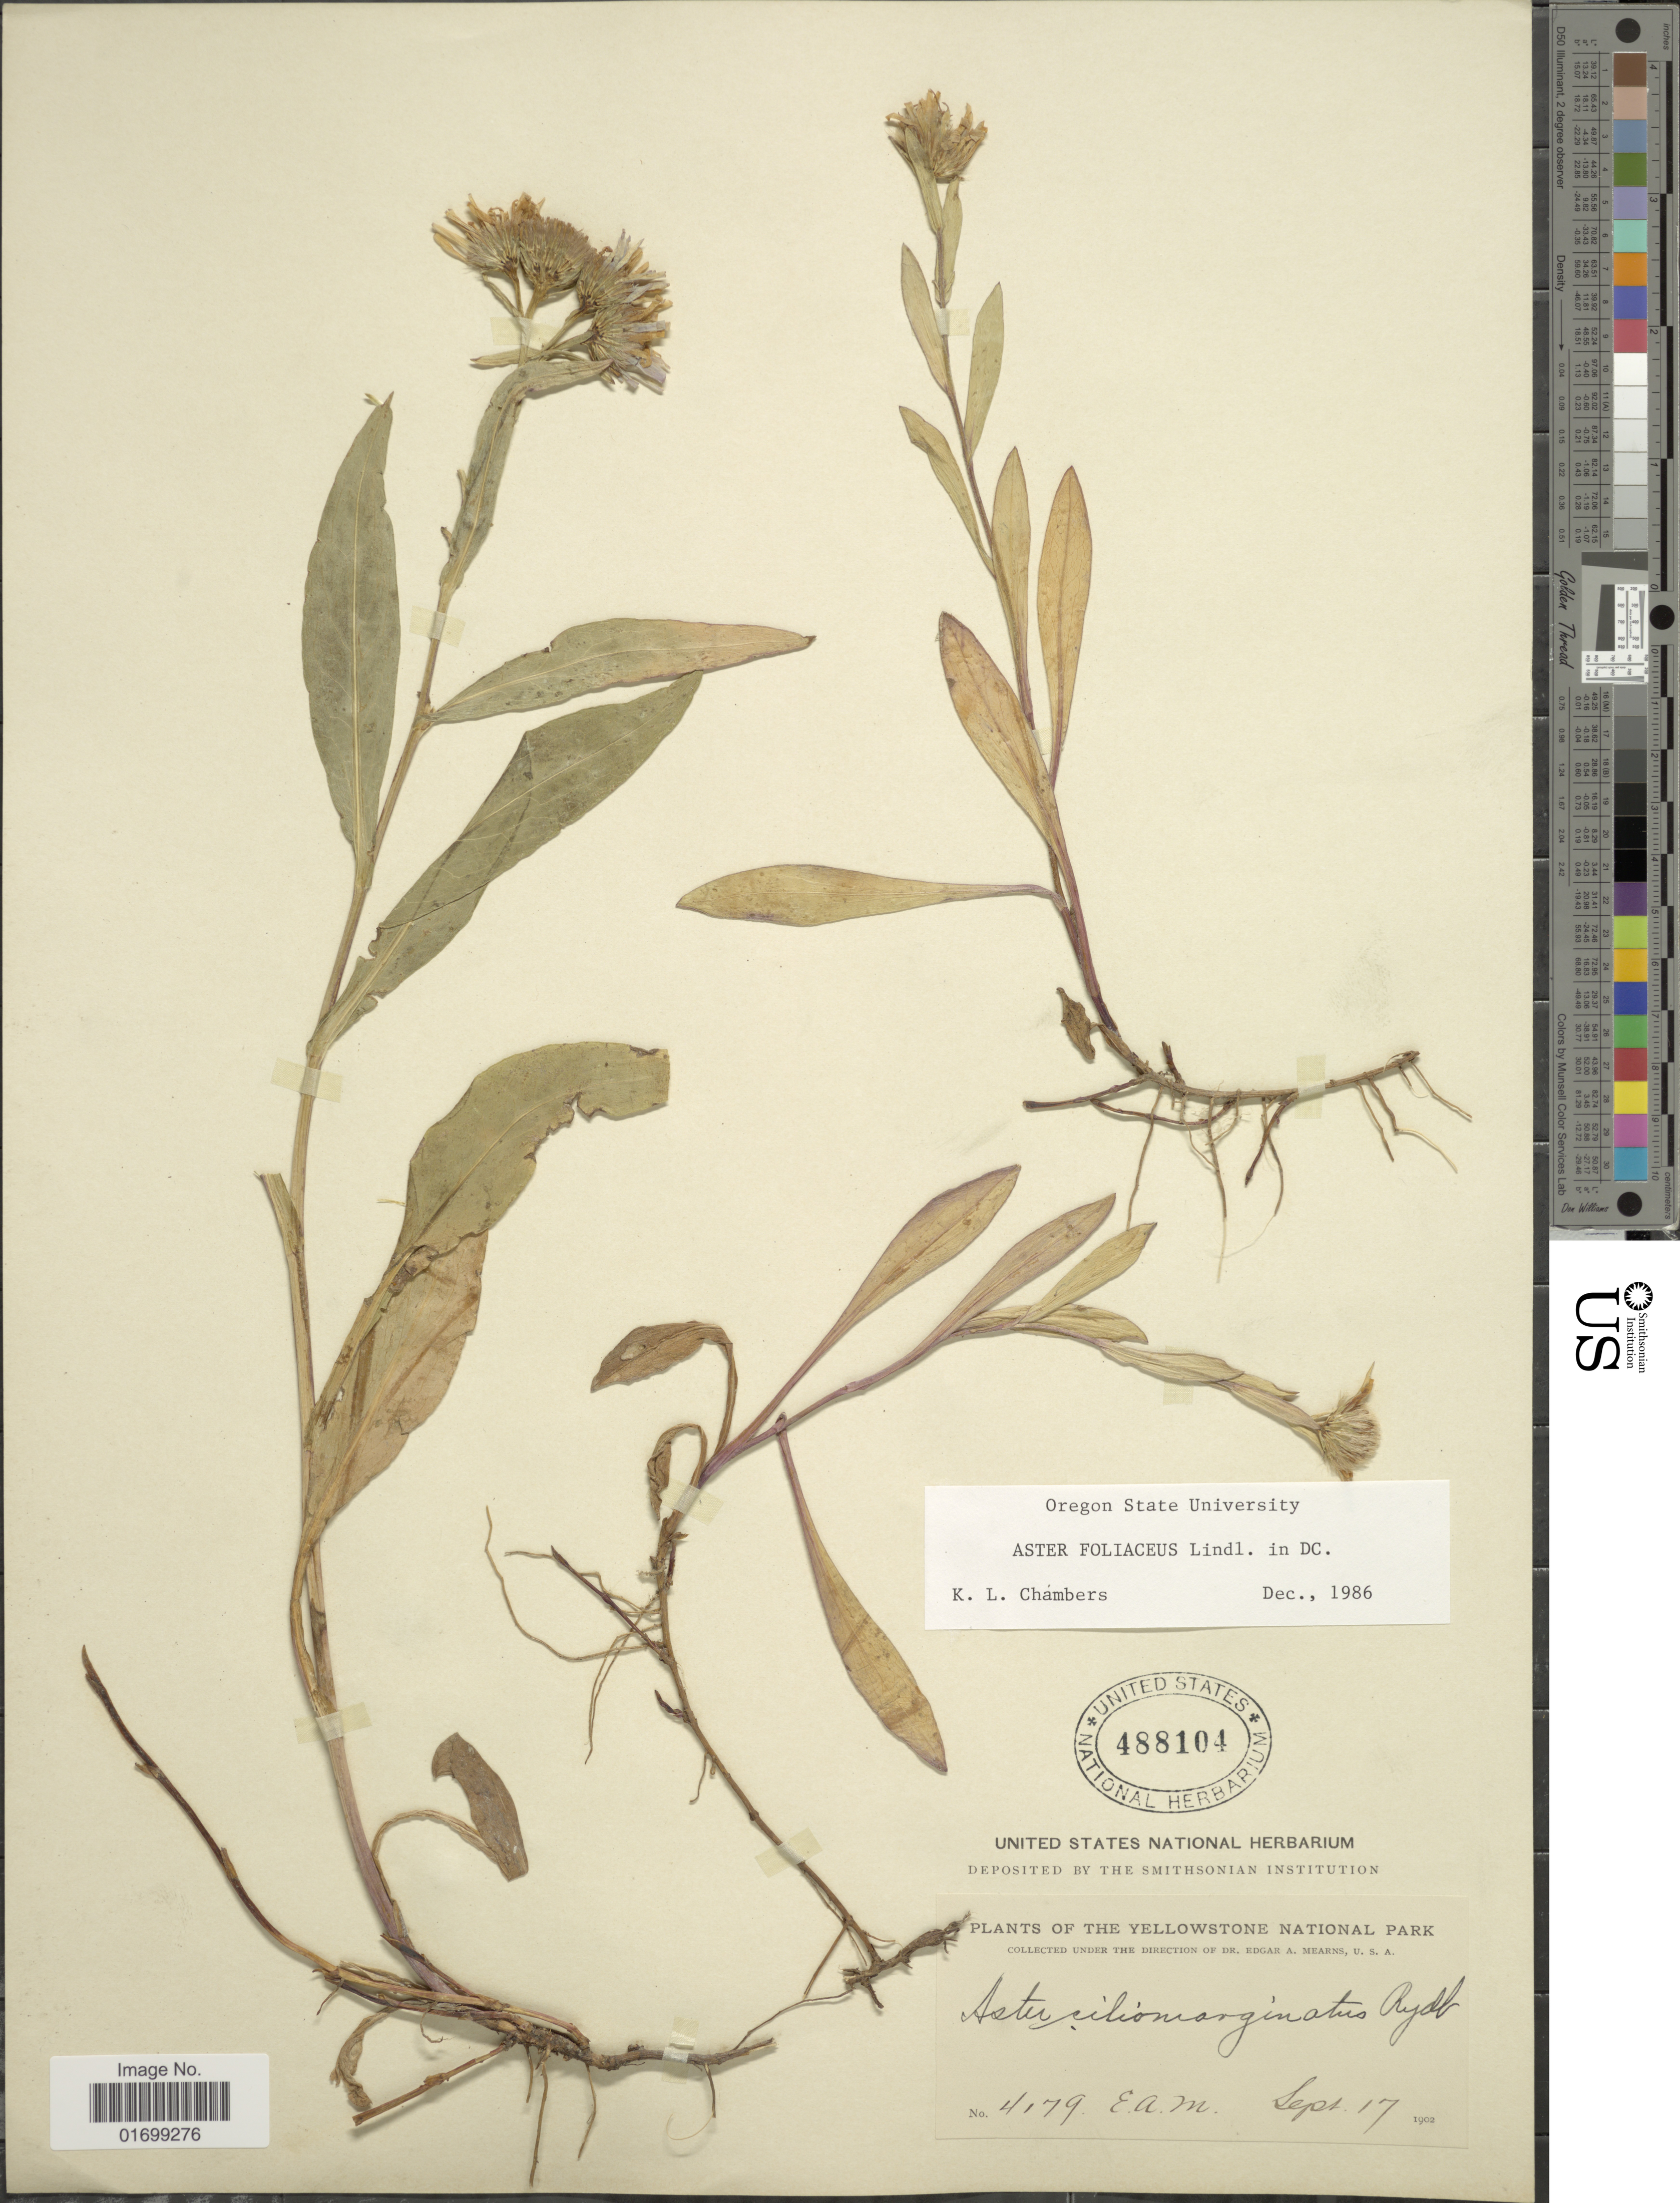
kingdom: Plantae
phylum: Tracheophyta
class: Magnoliopsida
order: Asterales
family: Asteraceae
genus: Symphyotrichum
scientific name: Symphyotrichum foliaceum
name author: (Lindl. ex DC.) G.L. Nesom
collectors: E. A. Mearns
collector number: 4179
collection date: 1902-09-17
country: United States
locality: Yellowstone National Park.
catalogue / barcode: US 488104